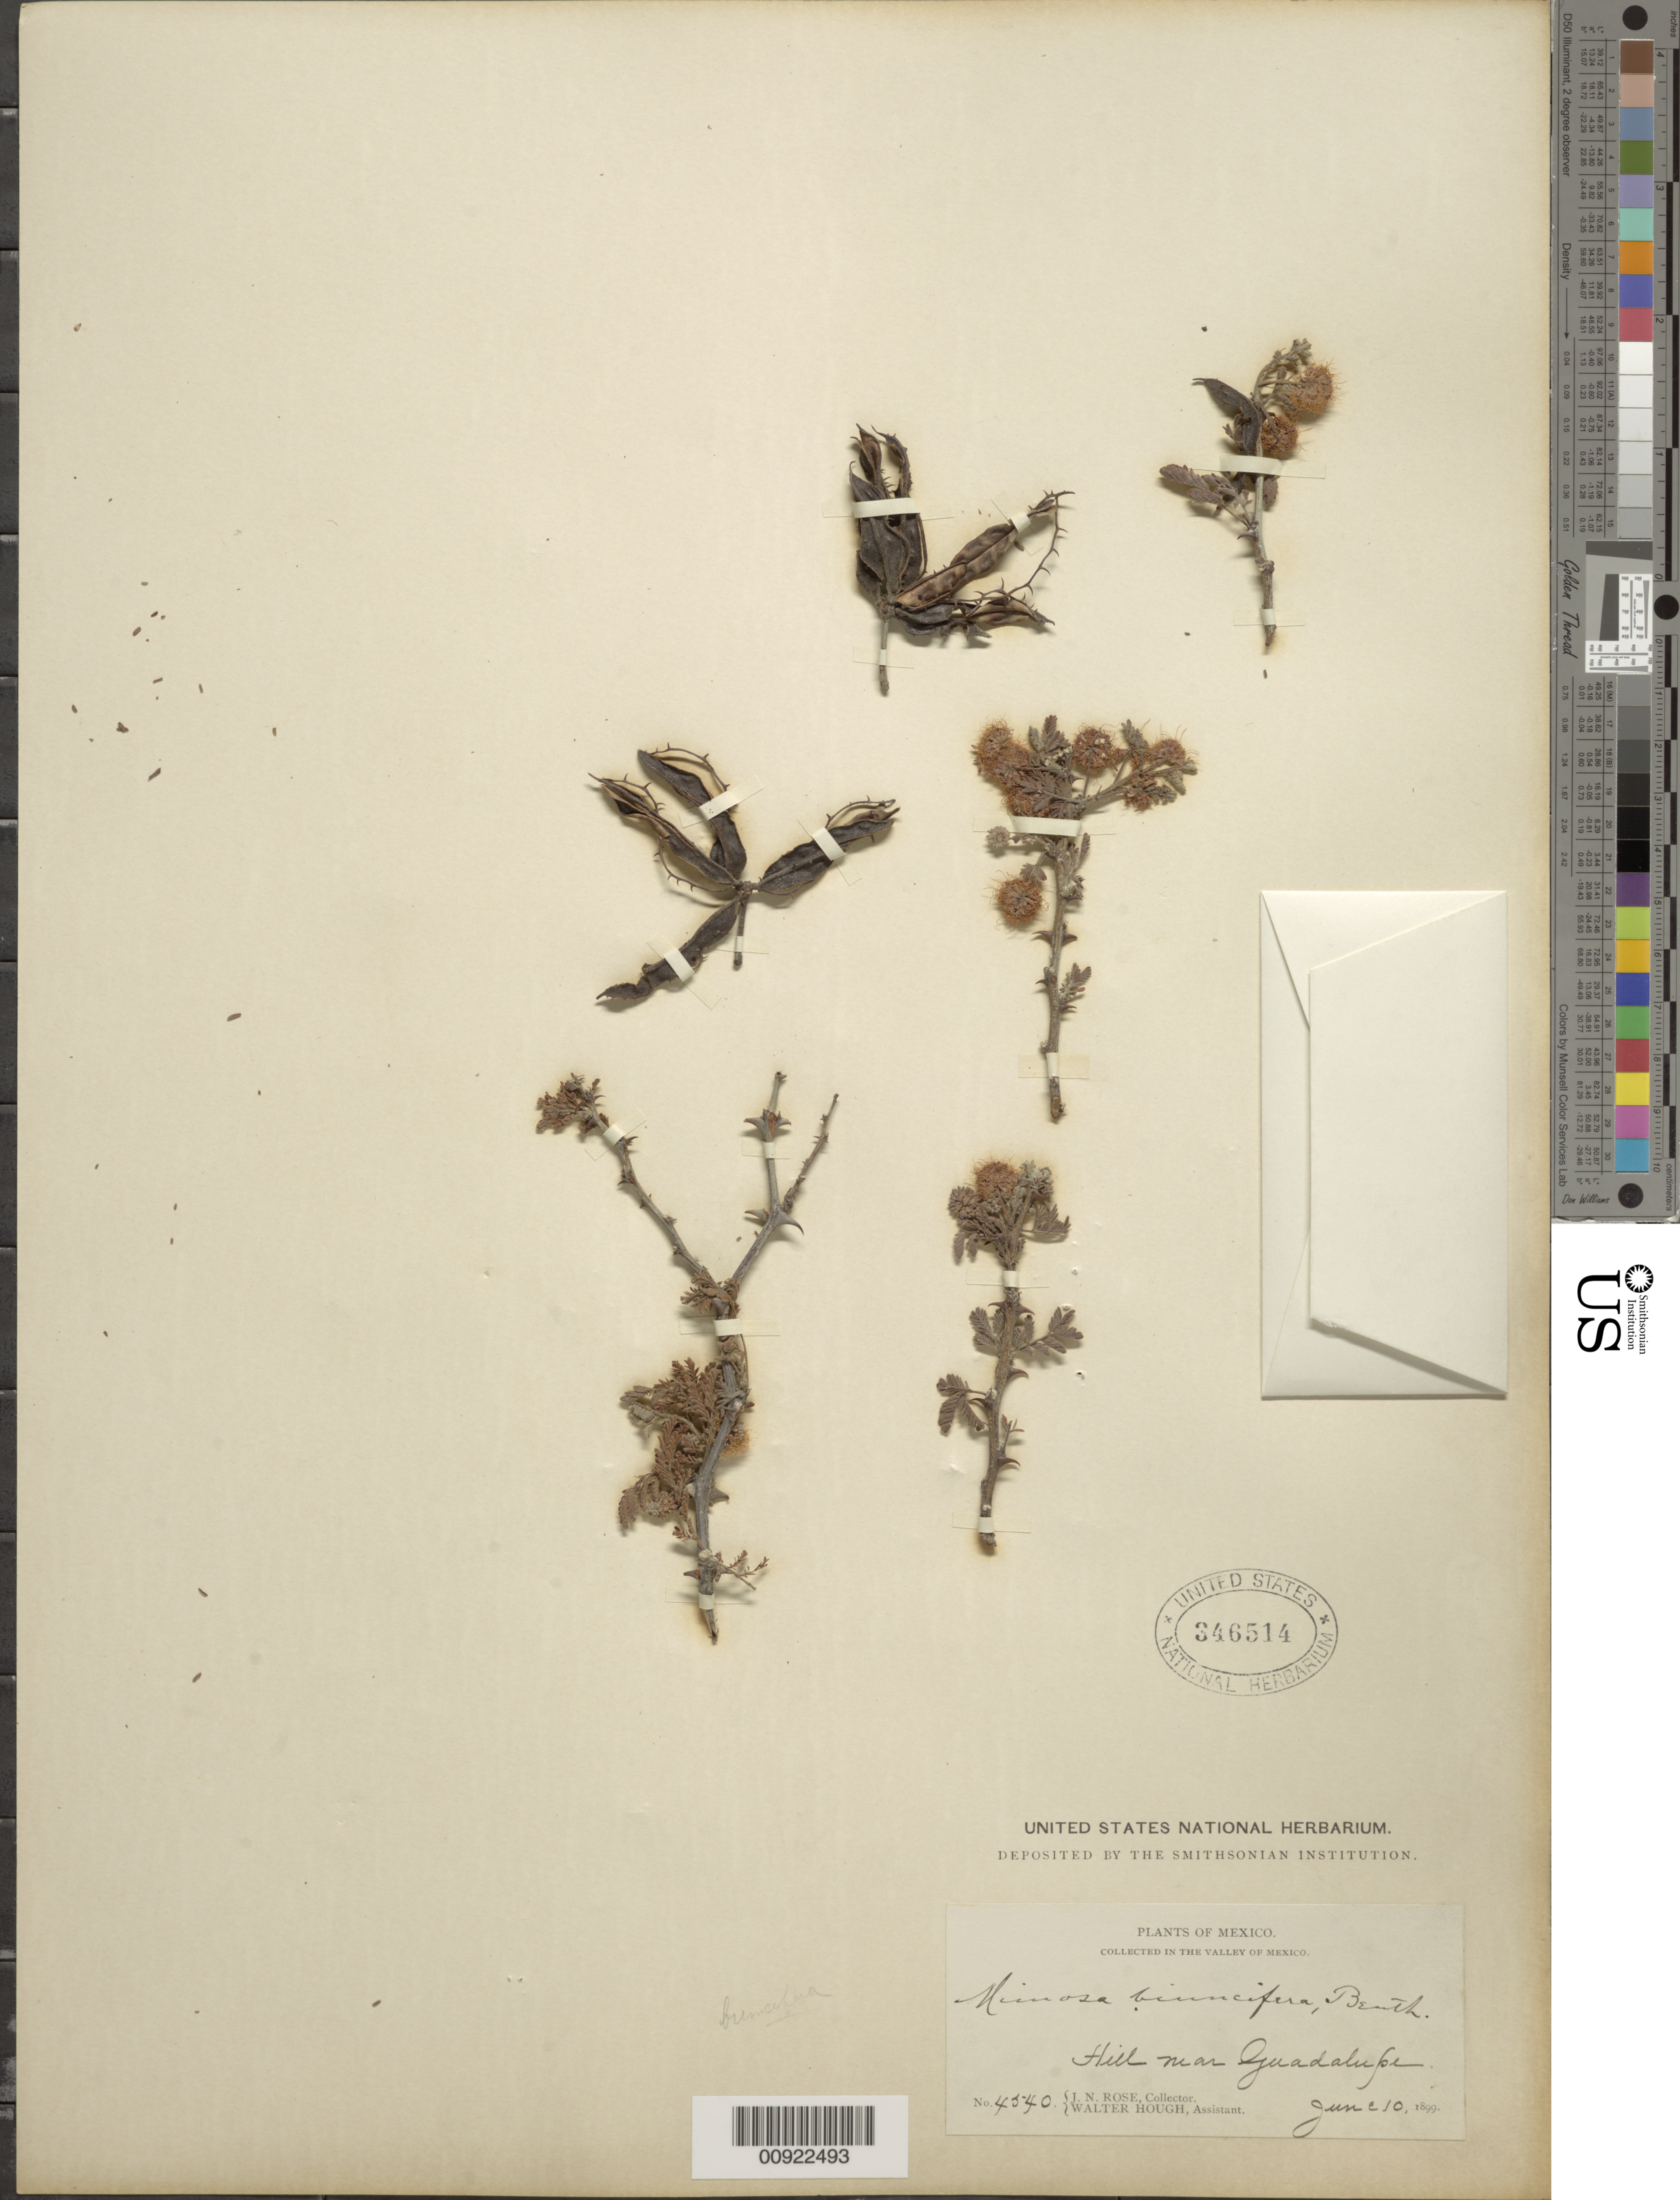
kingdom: Plantae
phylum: Tracheophyta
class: Magnoliopsida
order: Fabales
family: Fabaceae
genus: Mimosa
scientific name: Mimosa biuncifera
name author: Benth.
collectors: J. N. Rose & W. Hough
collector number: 4540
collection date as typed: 10 Jun 1899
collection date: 1899-06-10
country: Mexico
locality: Hill near Guadalupe in the Valley of Mexico.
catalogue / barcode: US 346514